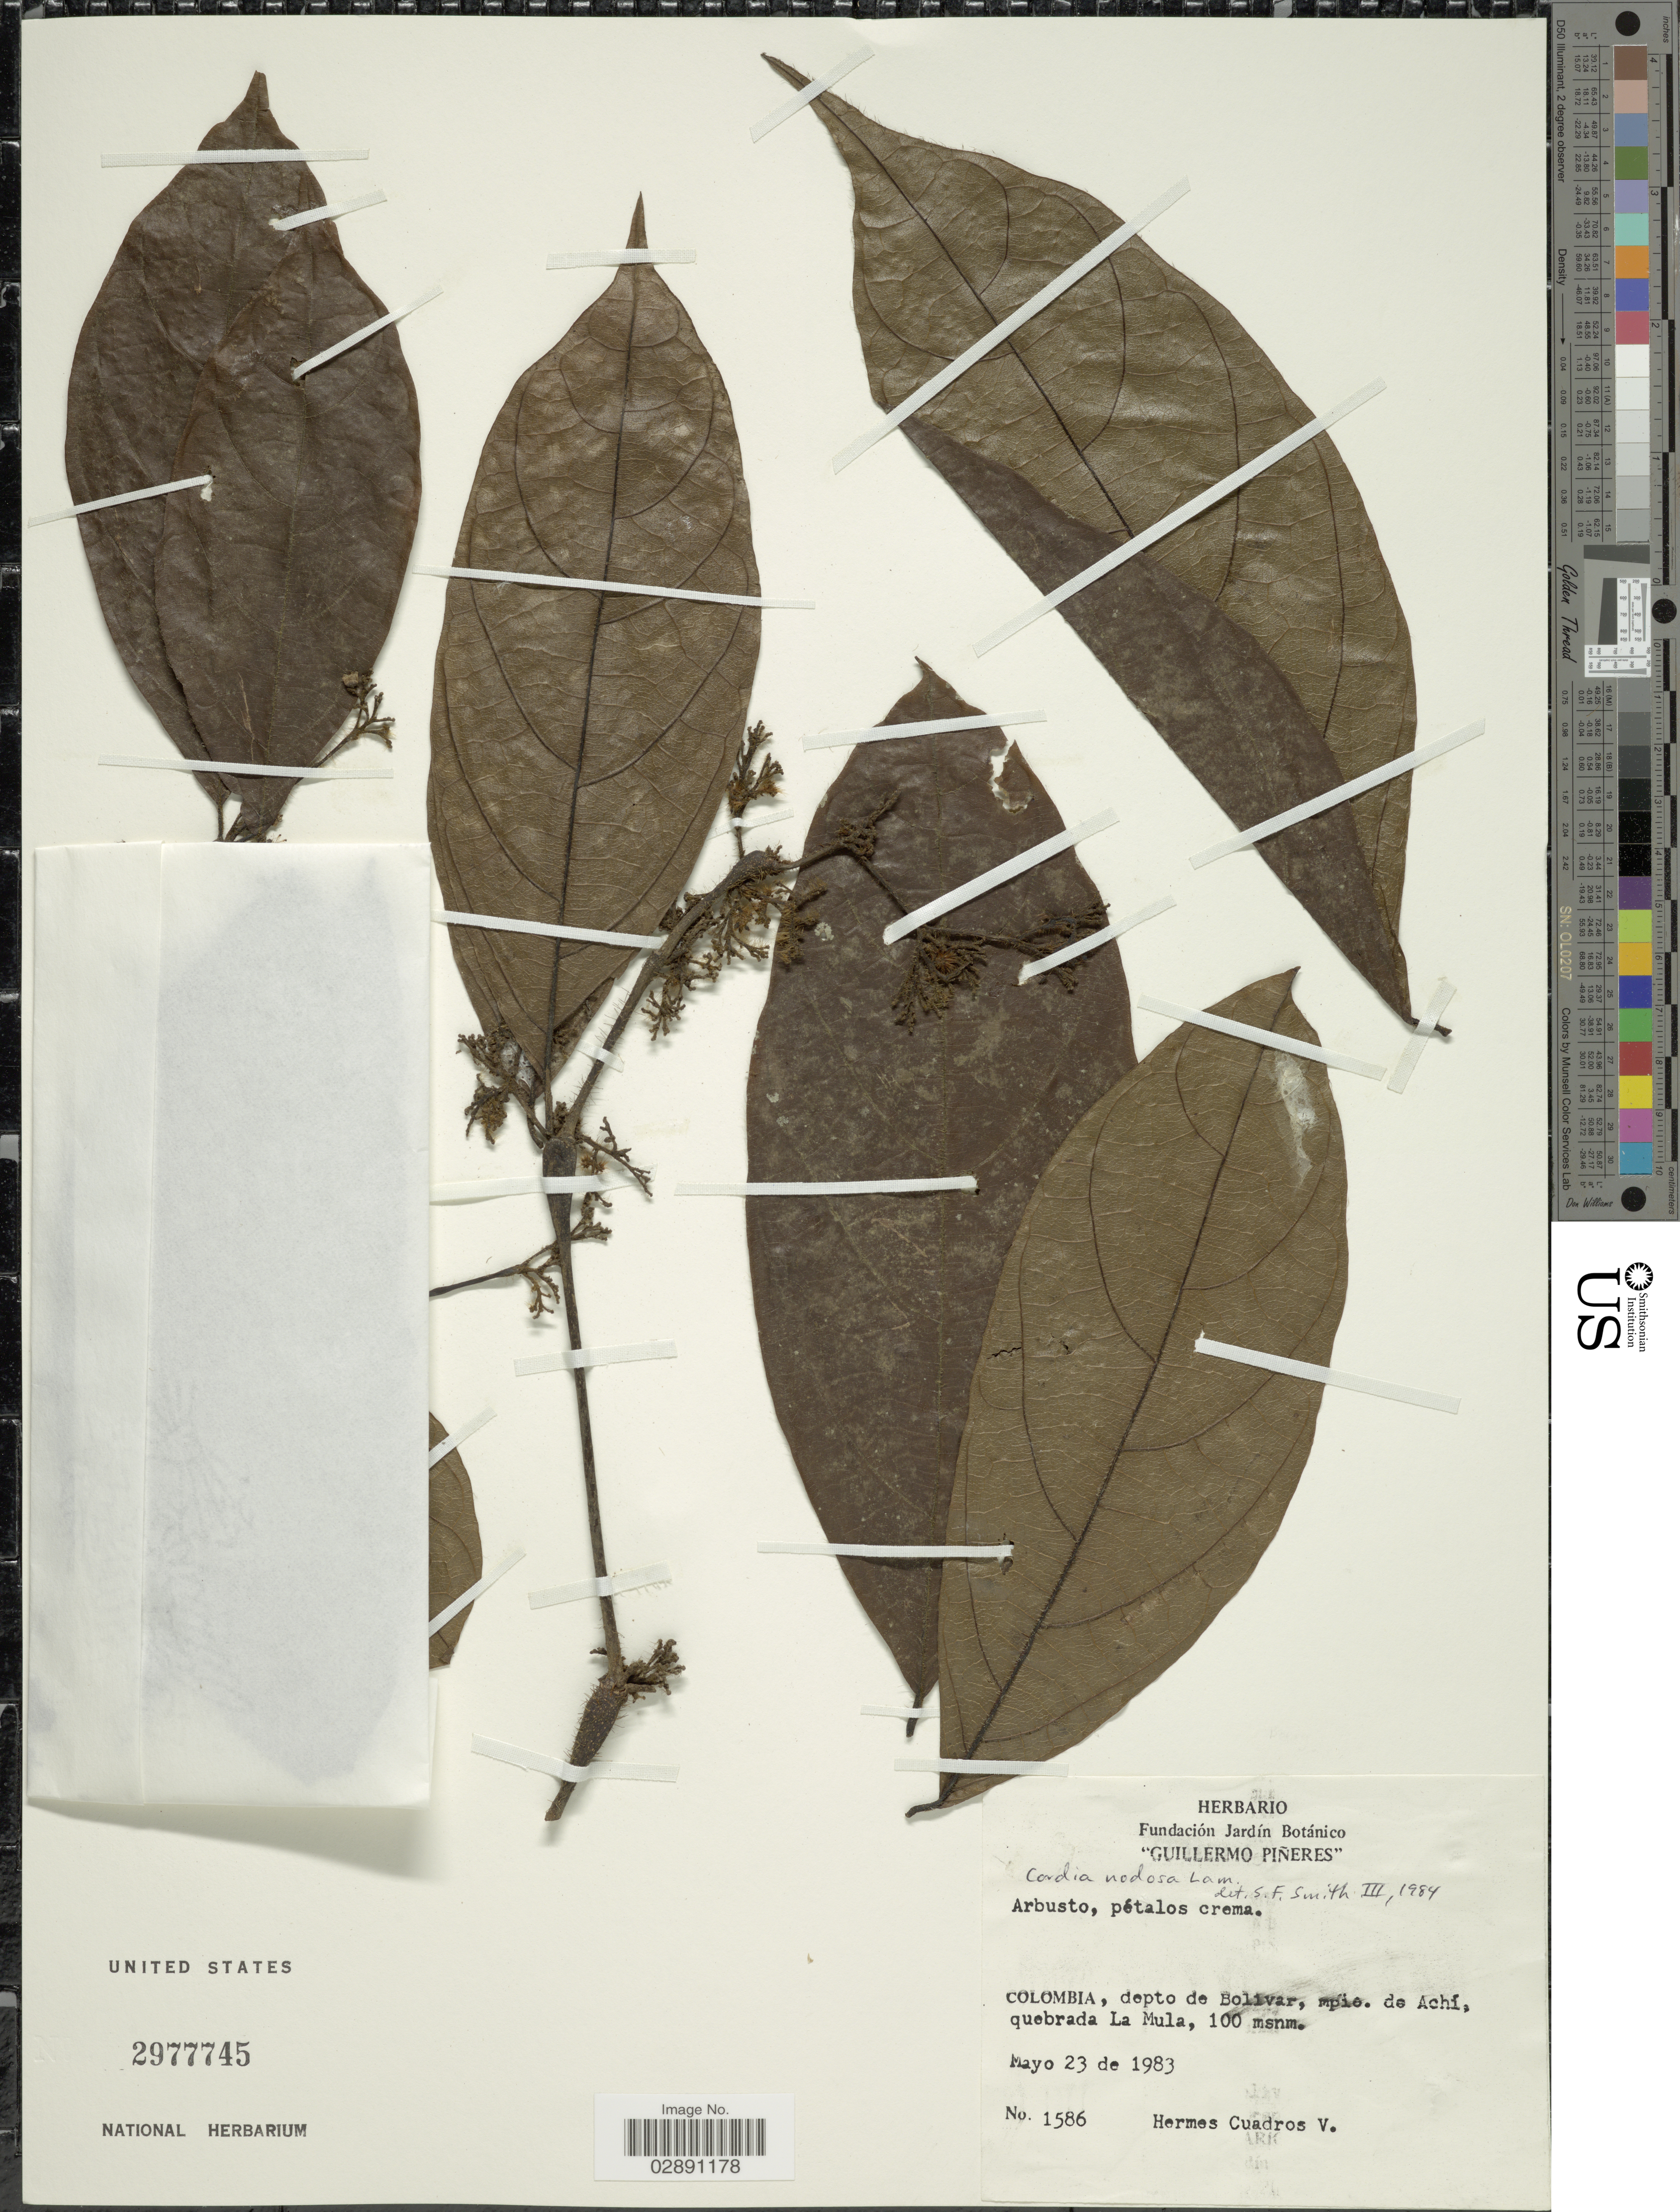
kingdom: Plantae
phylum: Tracheophyta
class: Magnoliopsida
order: Boraginales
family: Cordiaceae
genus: Cordia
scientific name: Cordia nodosa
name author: Lam.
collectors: H. Cuadros V.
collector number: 1586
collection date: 1983-05-23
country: Colombia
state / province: Bolívar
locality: Depto. de Bolivar, mpio. de Achí, quebrada La Mula.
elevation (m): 100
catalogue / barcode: US 2977745